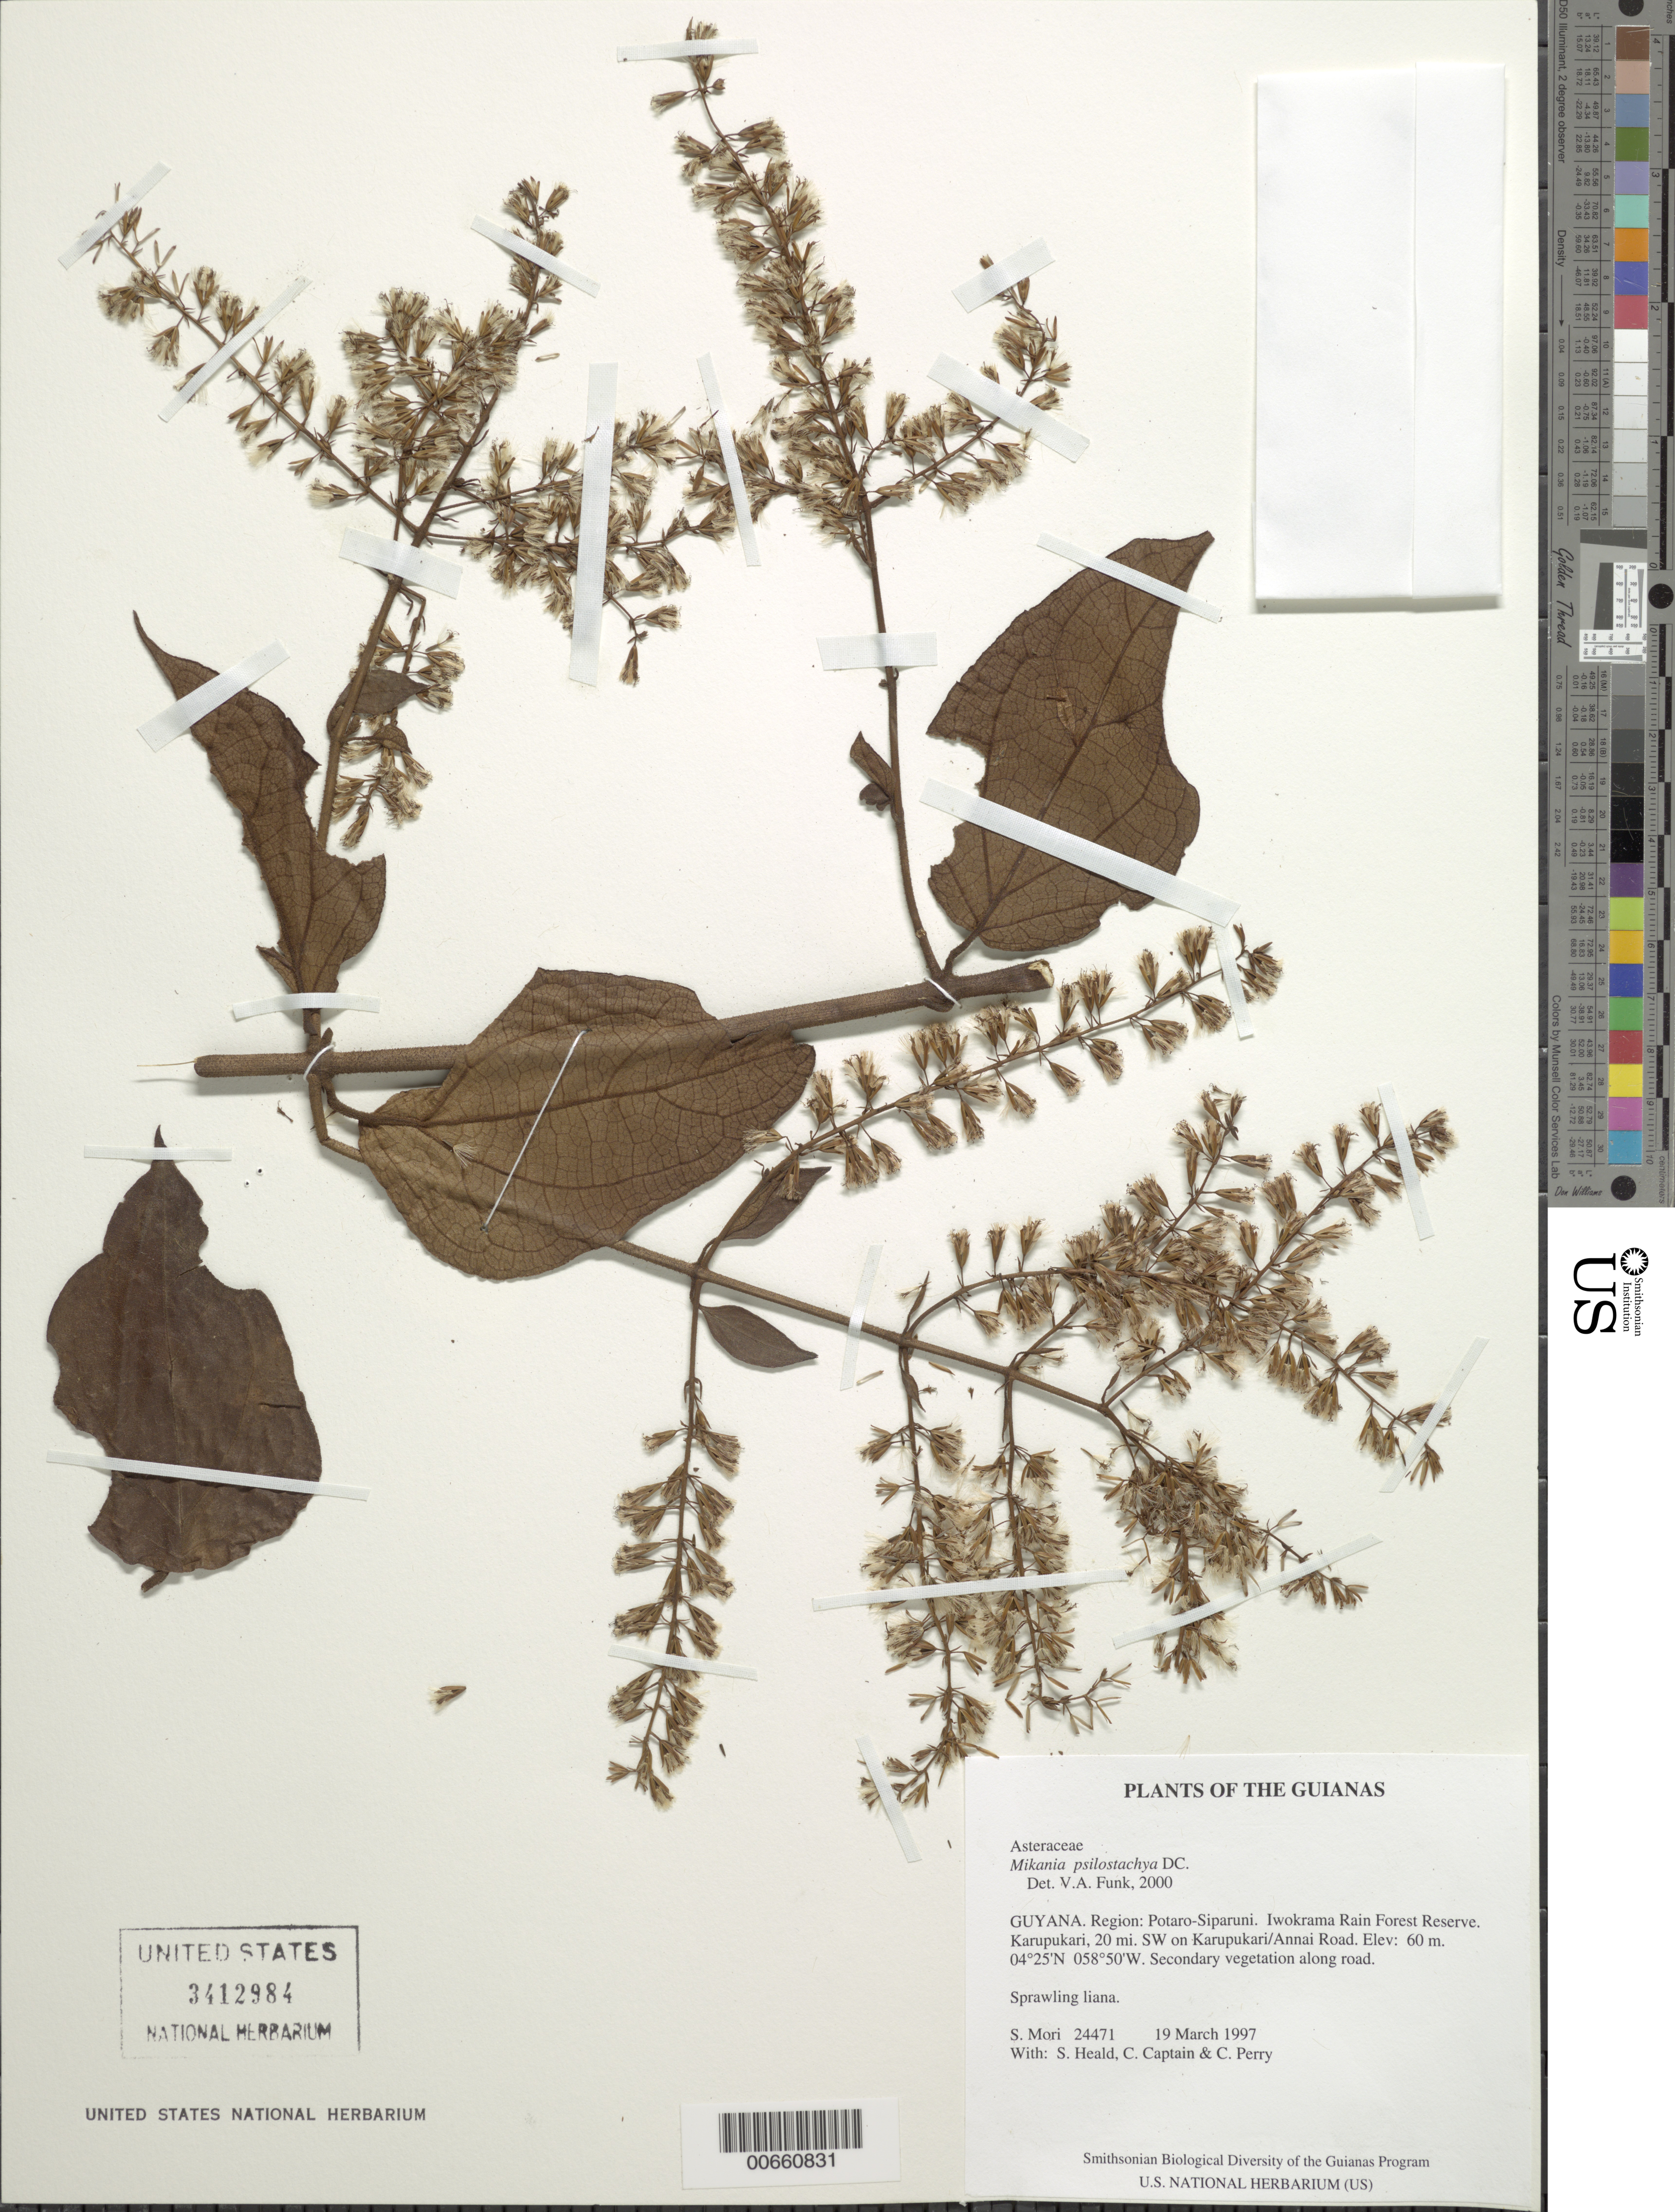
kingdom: Plantae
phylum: Tracheophyta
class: Magnoliopsida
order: Asterales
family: Asteraceae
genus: Mikania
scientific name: Mikania psilostachya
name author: DC.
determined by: Funk, Vicki A., (BOT), Smithsonian Institution - National Museum of Natural History (UNITED STATES)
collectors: S. Mori, S. Heald, C. Captain & C. Perry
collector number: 24471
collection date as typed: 19 March 1997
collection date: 1997-03-19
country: Guyana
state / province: Potaro-Siparuni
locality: Iwokrama Rain Forest Reserve. Karupukari, 20 mi. SW on Karupukari/Annai Road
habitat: Secondary vegetation along road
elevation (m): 60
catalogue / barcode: US 3412984